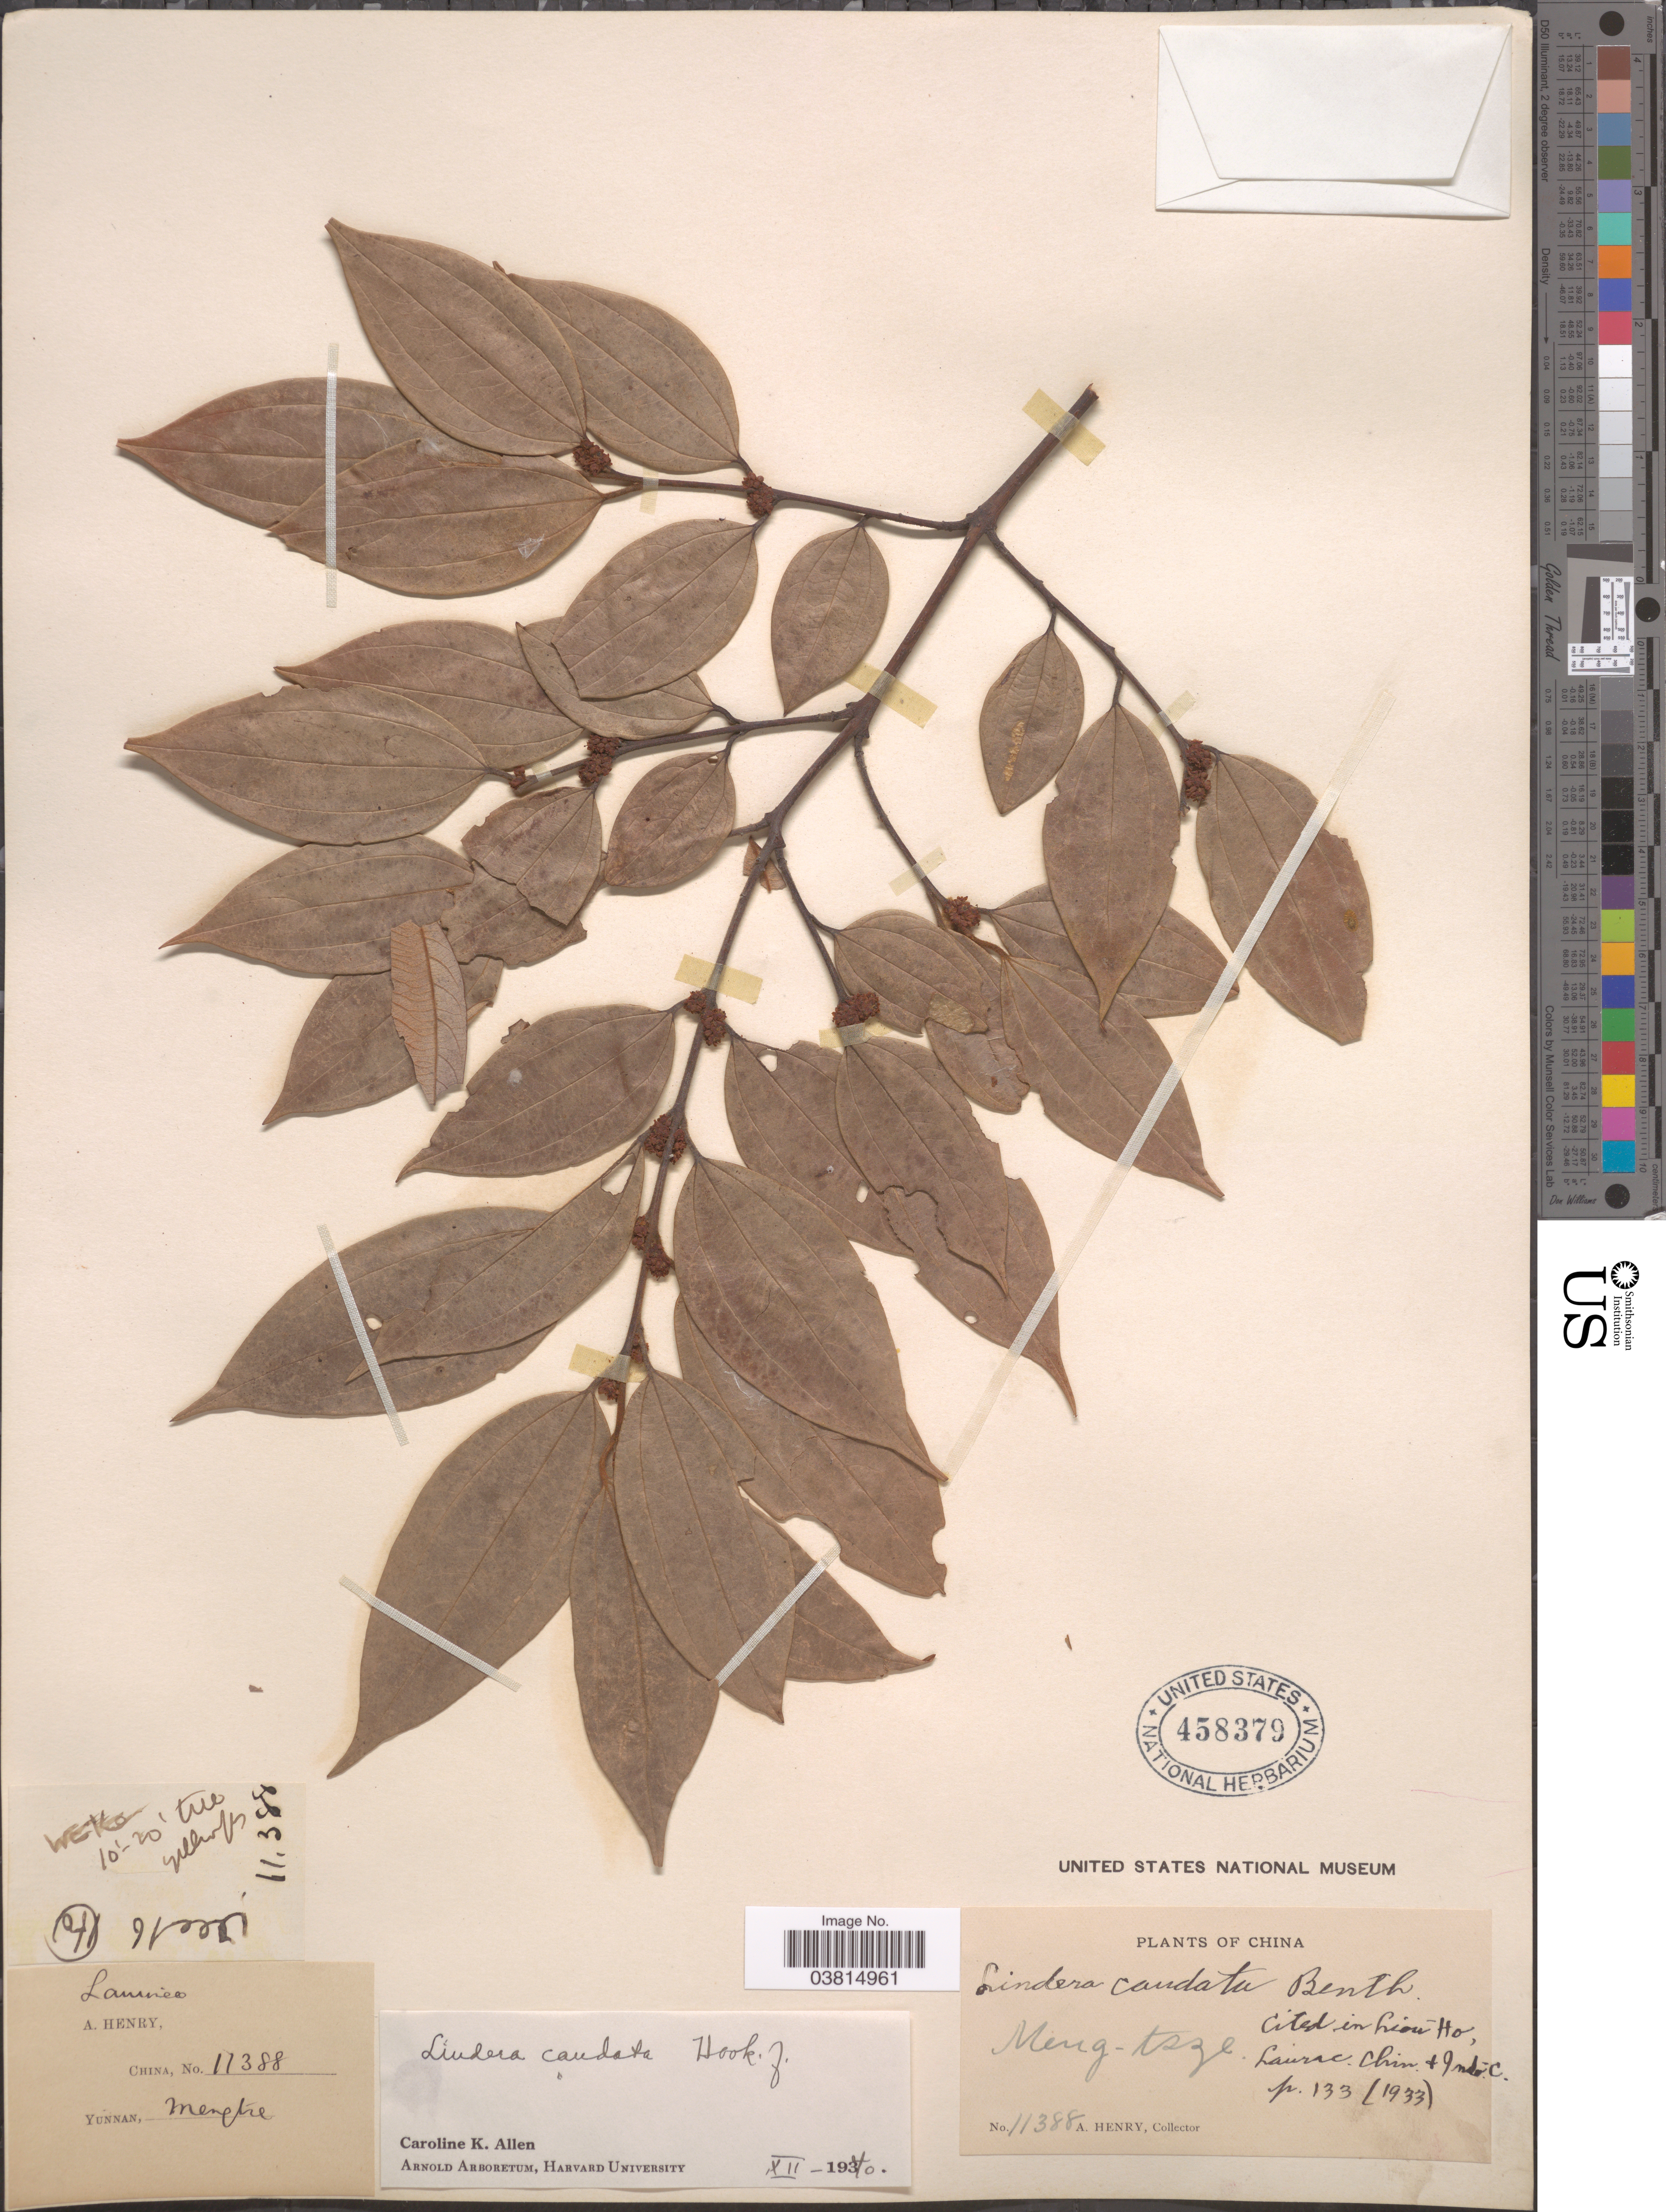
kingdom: Plantae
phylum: Tracheophyta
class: Magnoliopsida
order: Laurales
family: Lauraceae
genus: Lindera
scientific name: Lindera caudata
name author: (Nees) Hook. f.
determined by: Allen, C. K.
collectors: A. Henry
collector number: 11388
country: China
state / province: Yunnan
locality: Meng-tsze.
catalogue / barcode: US 458379